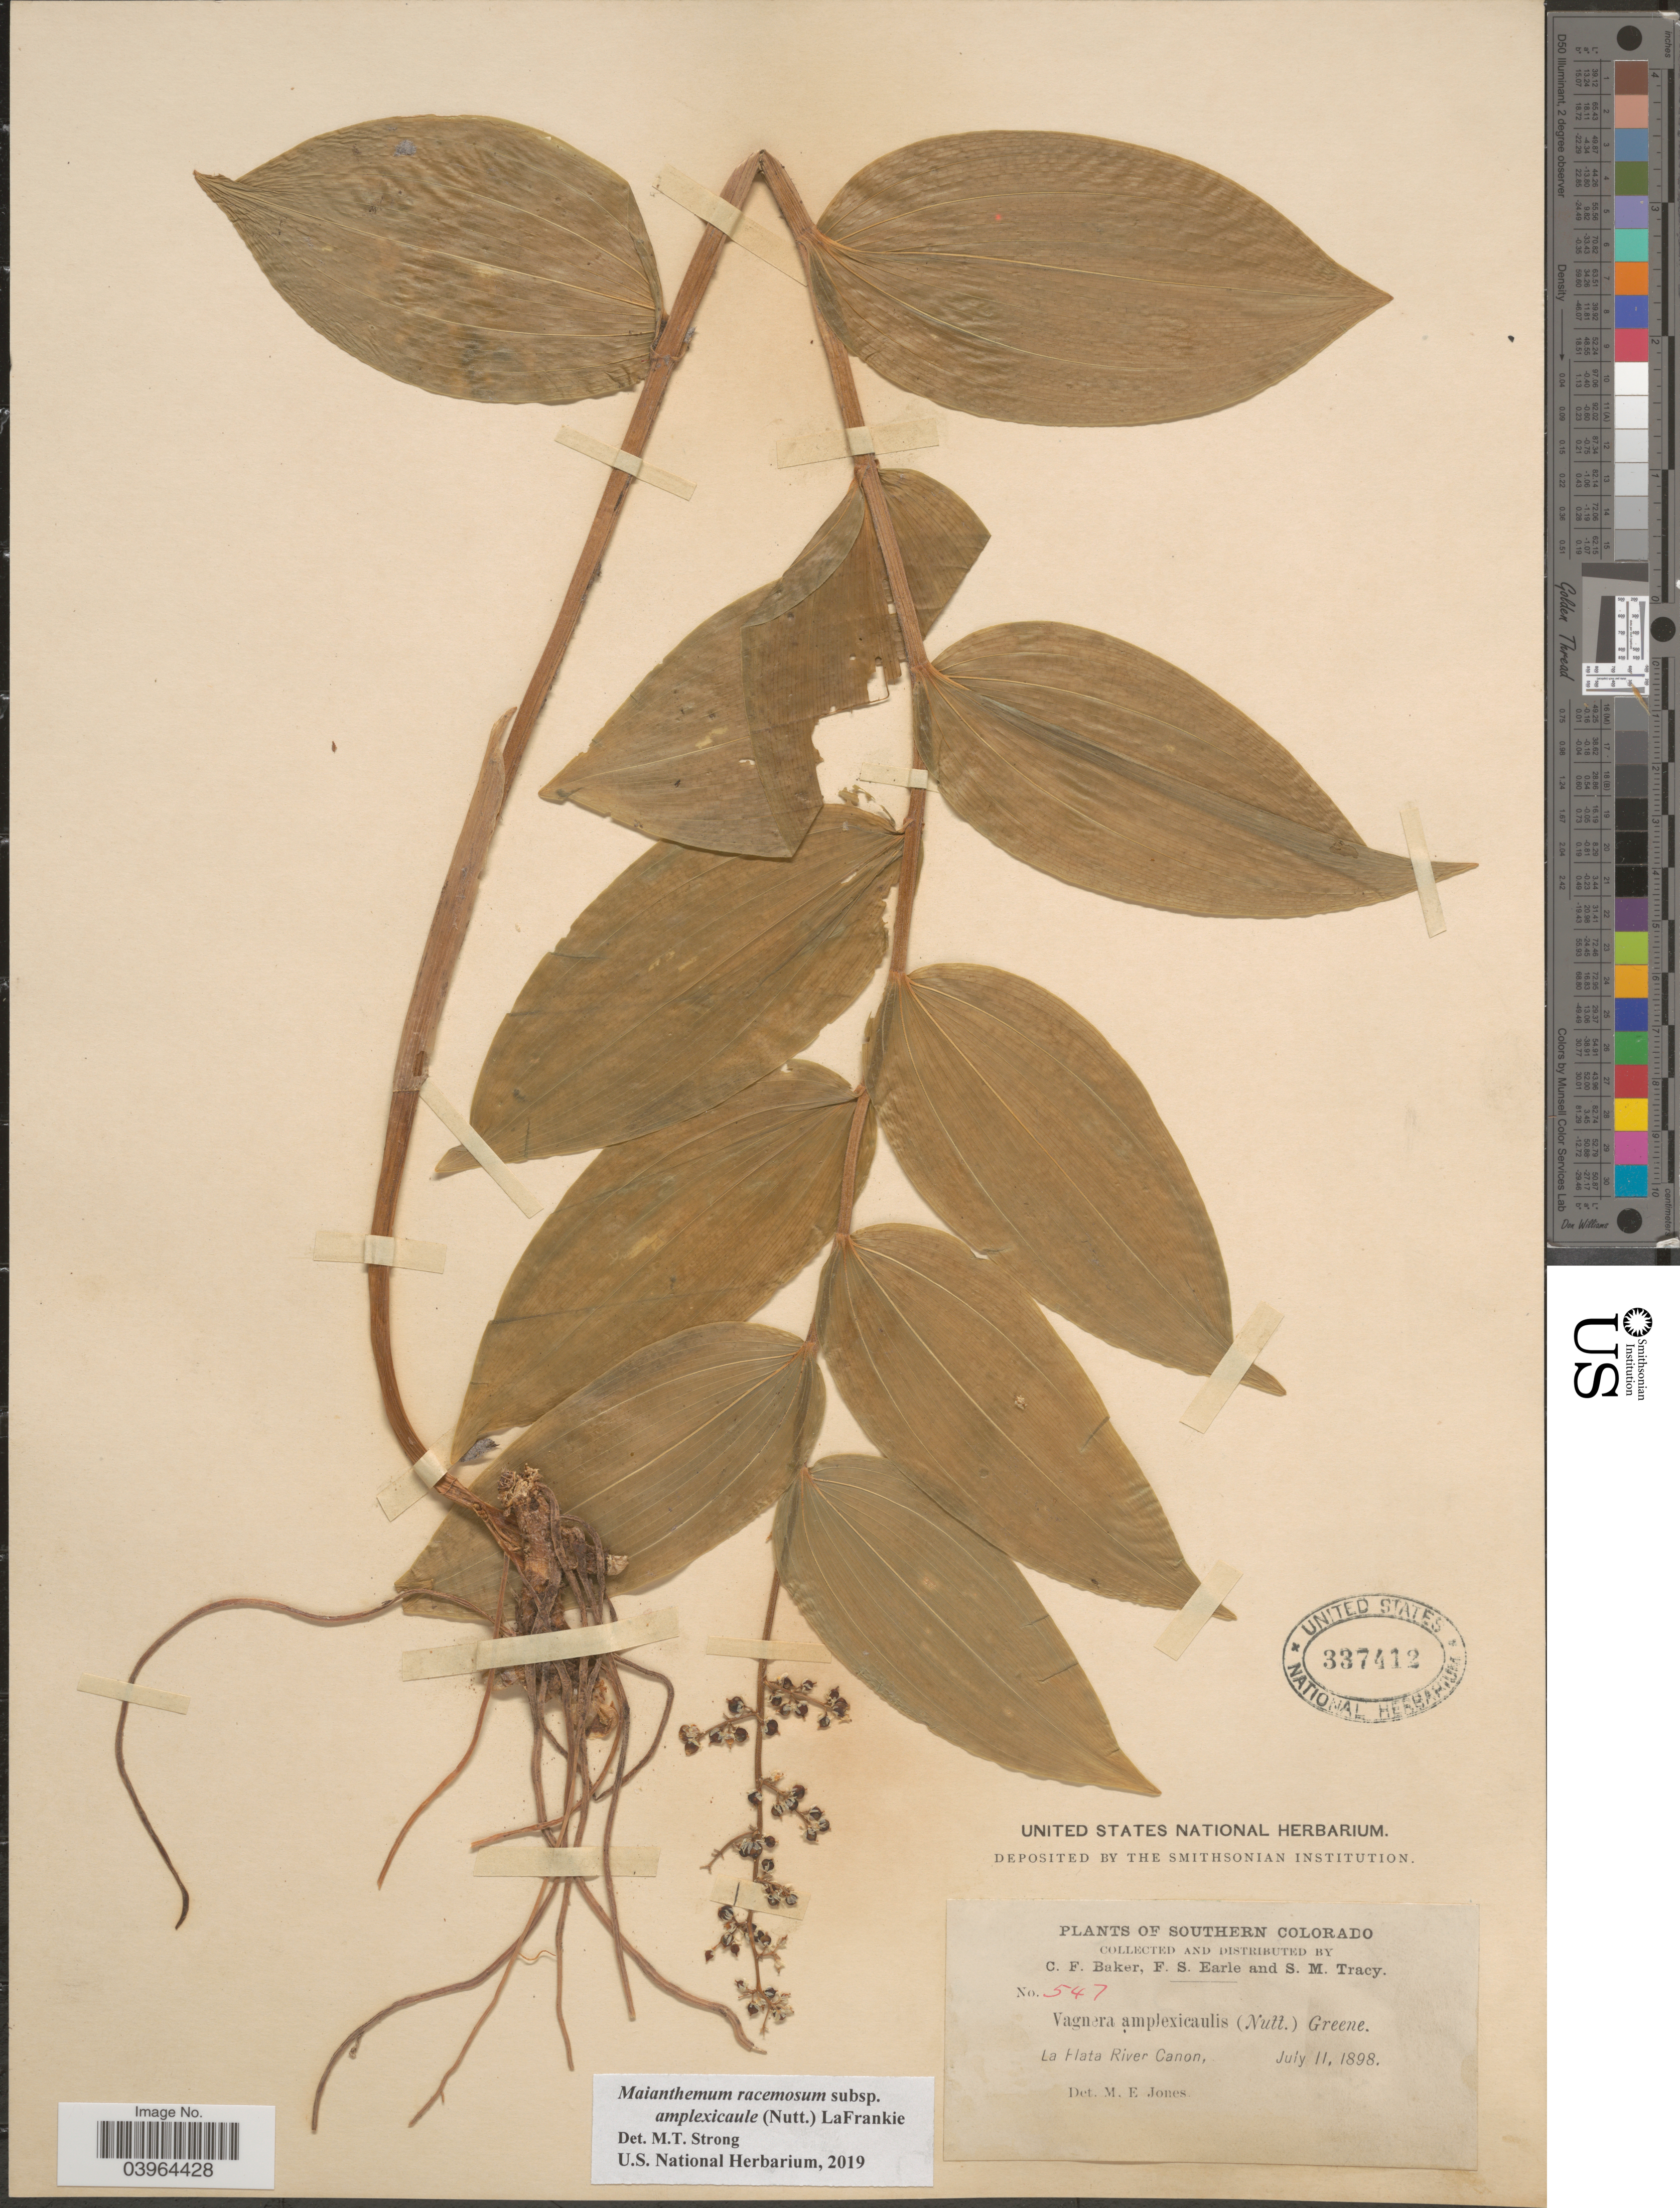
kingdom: Plantae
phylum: Tracheophyta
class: Liliopsida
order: Asparagales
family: Asparagaceae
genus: Maianthemum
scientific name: Maianthemum racemosum subsp. amplexicaule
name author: (Nutt.) LaFrankie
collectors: C. F. Baker, F. S. Earle & S. M. Tracy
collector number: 547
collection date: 1898-07-11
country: United States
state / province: Colorado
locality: Southern Colorado. La Plata River Canon.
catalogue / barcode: US 337412